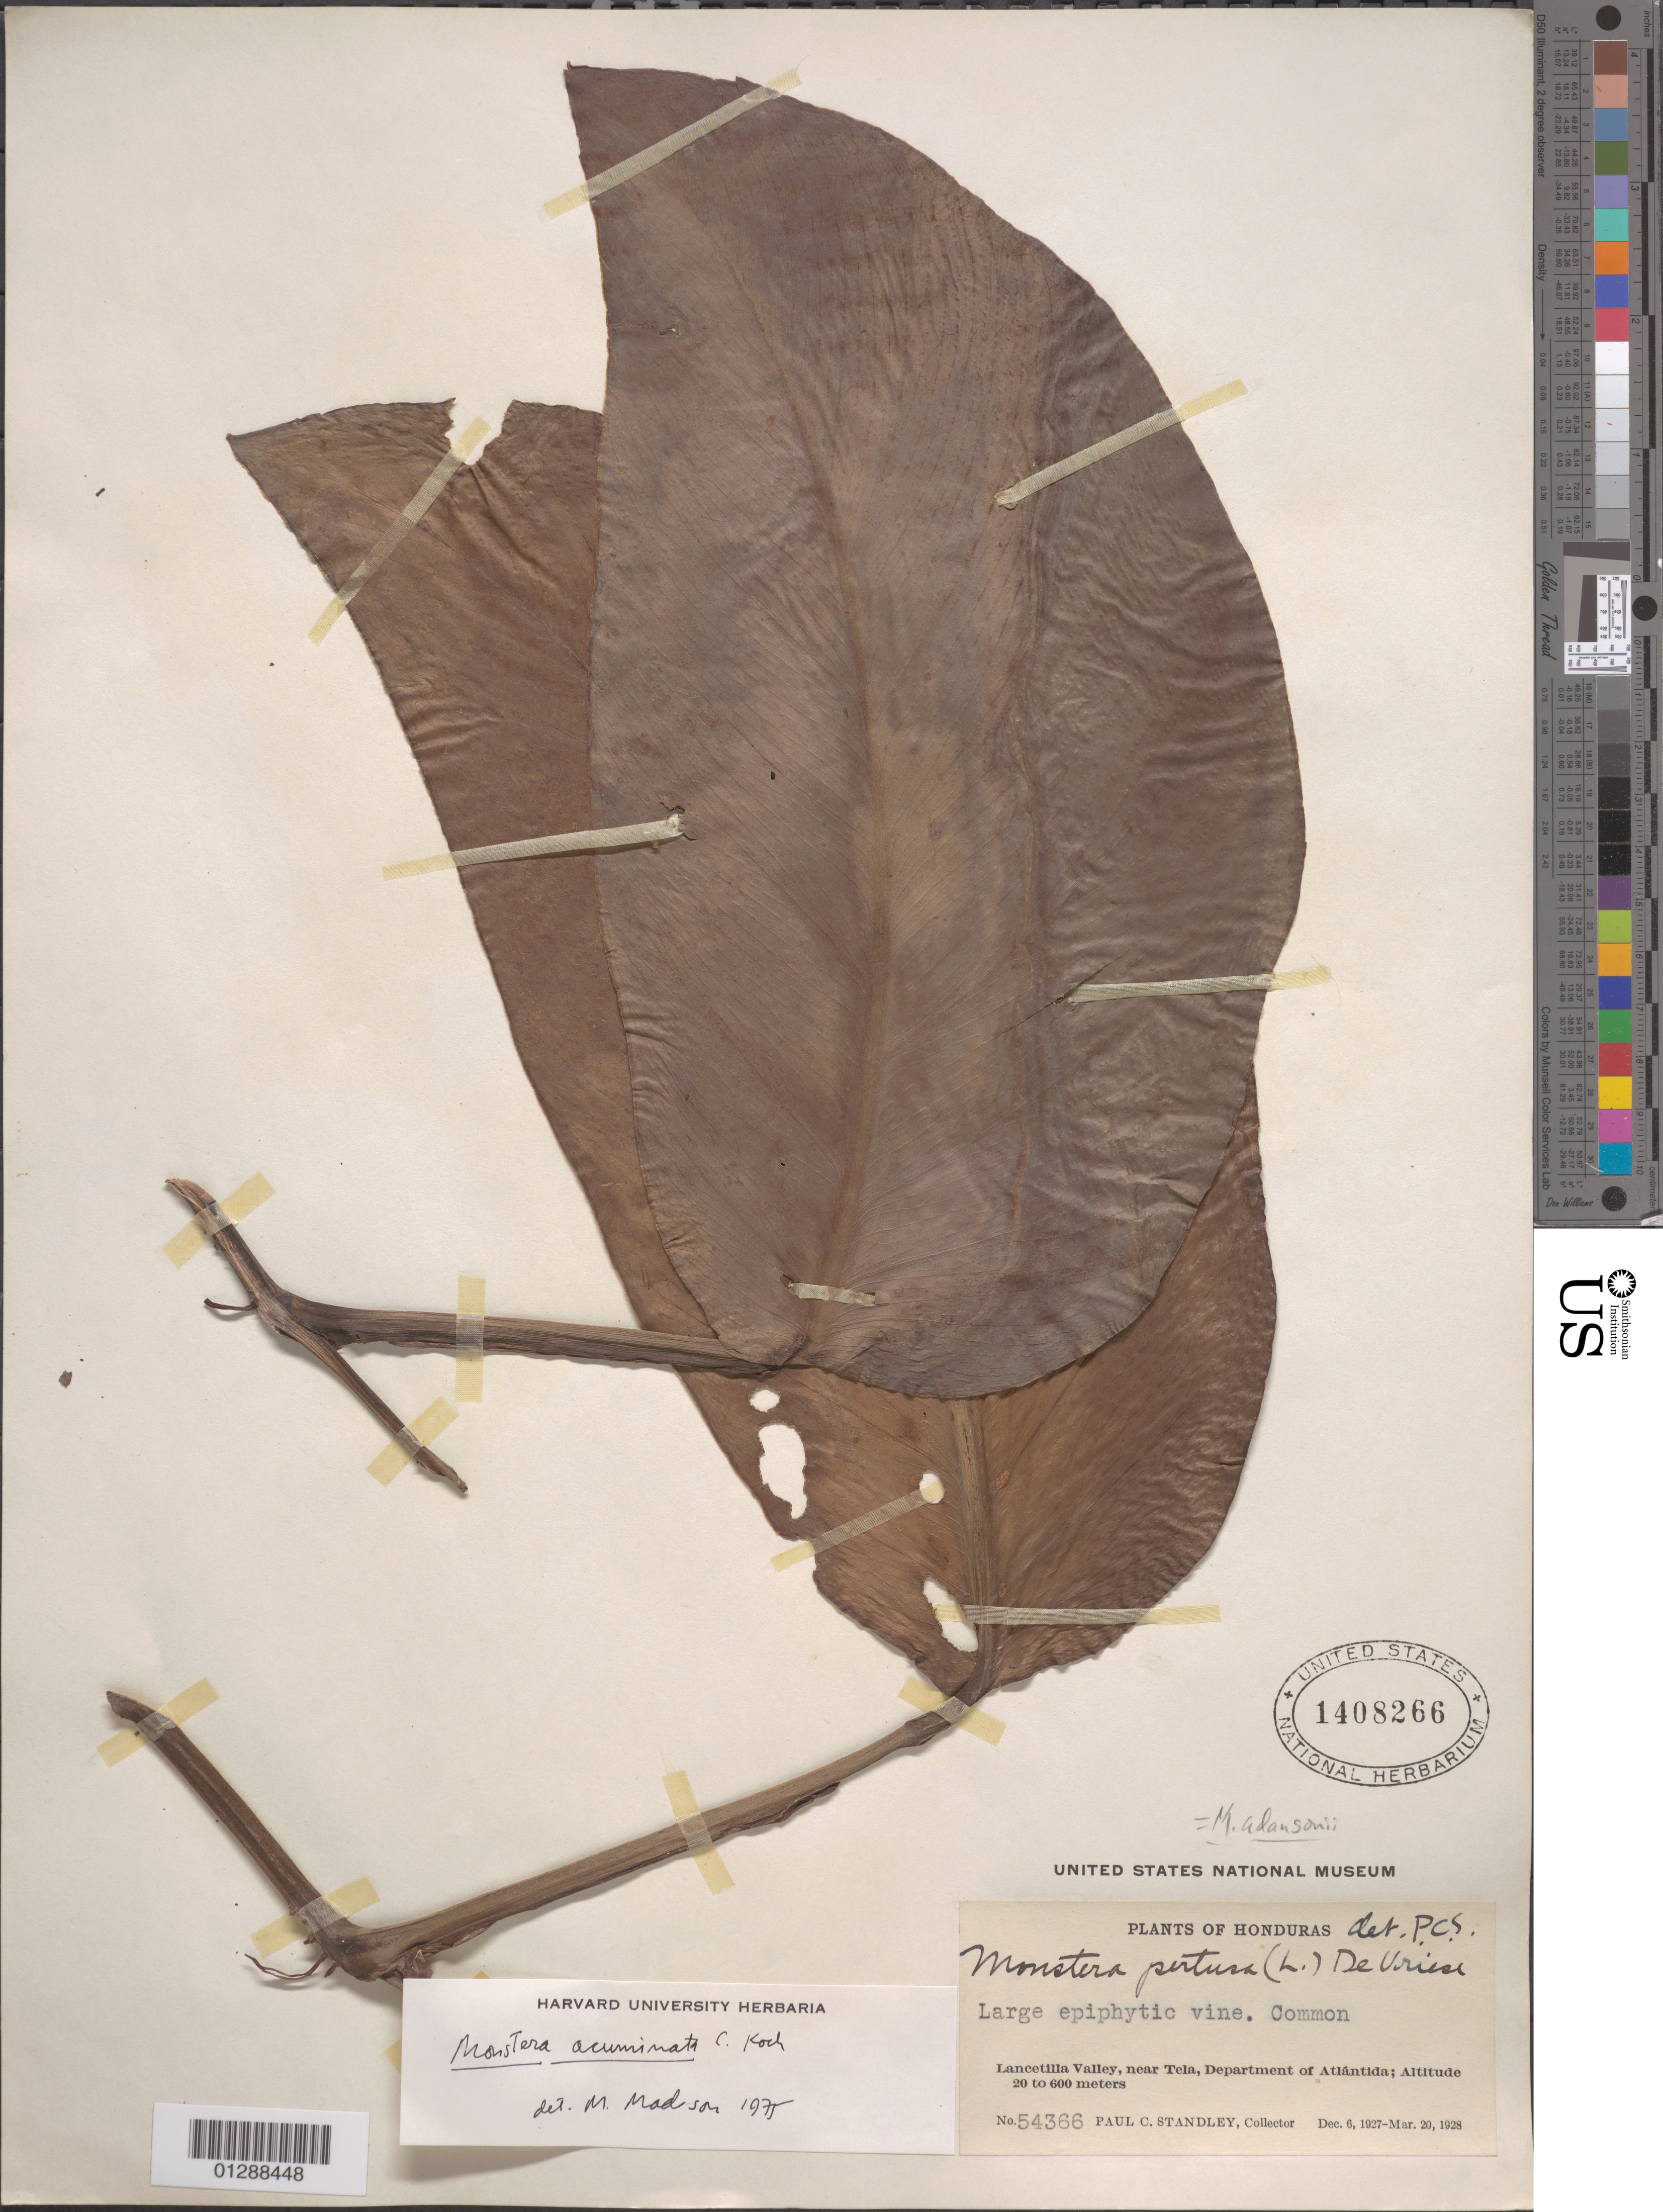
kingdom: Plantae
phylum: Tracheophyta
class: Liliopsida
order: Alismatales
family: Araceae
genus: Monstera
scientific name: Monstera acuminata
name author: K. Koch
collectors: P. C. Standley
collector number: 54366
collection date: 1927-12-06/1928-03-20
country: Honduras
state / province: Atlantida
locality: Lancetilla Valley, near Tela, Department of Atlántida.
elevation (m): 20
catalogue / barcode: US 1408266